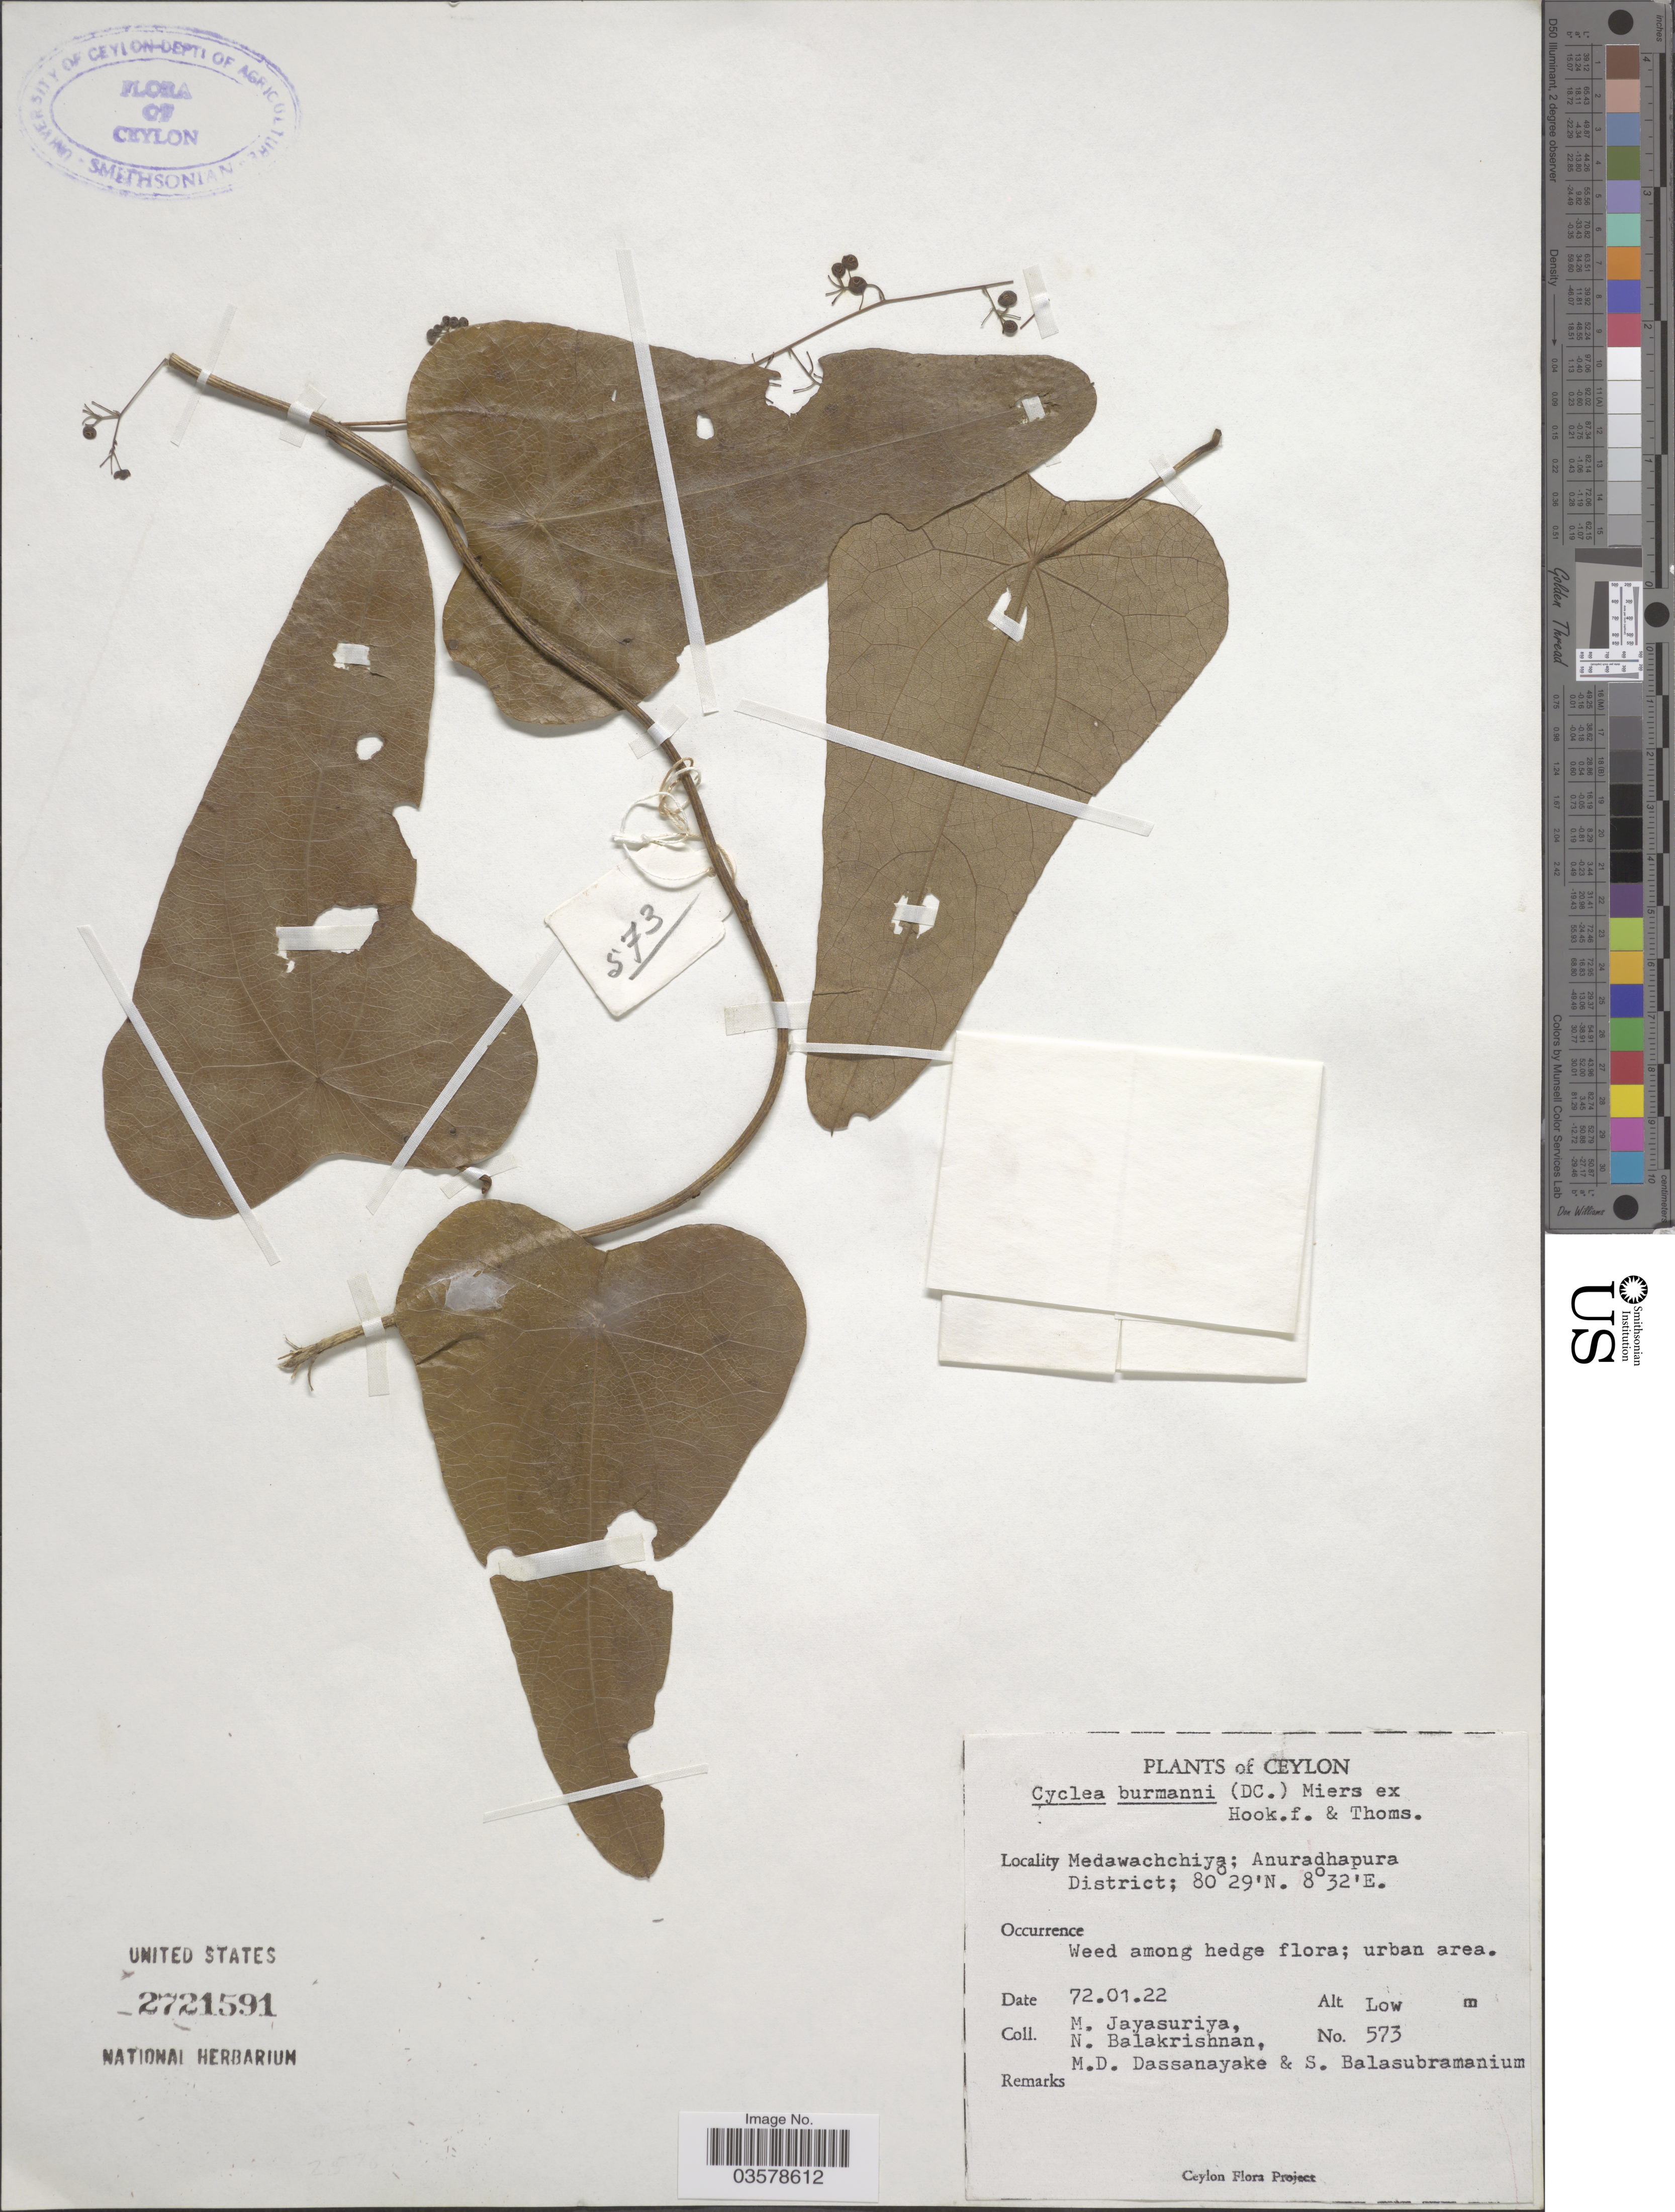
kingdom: Plantae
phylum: Tracheophyta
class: Magnoliopsida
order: Ranunculales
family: Menispermaceae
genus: Cyclea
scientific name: Cyclea peltata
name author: (Lam.) Hook. f. & Thomson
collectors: M. Jayasuriya, N. Balakrishnan, M. D. Dassanayake & S. Balasubramanium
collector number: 573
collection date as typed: Transcribed d/m/y: 22/1/72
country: Sri Lanka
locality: Ceylon. Medawachchiya; Anuradhapura District.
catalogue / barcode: US 2721591